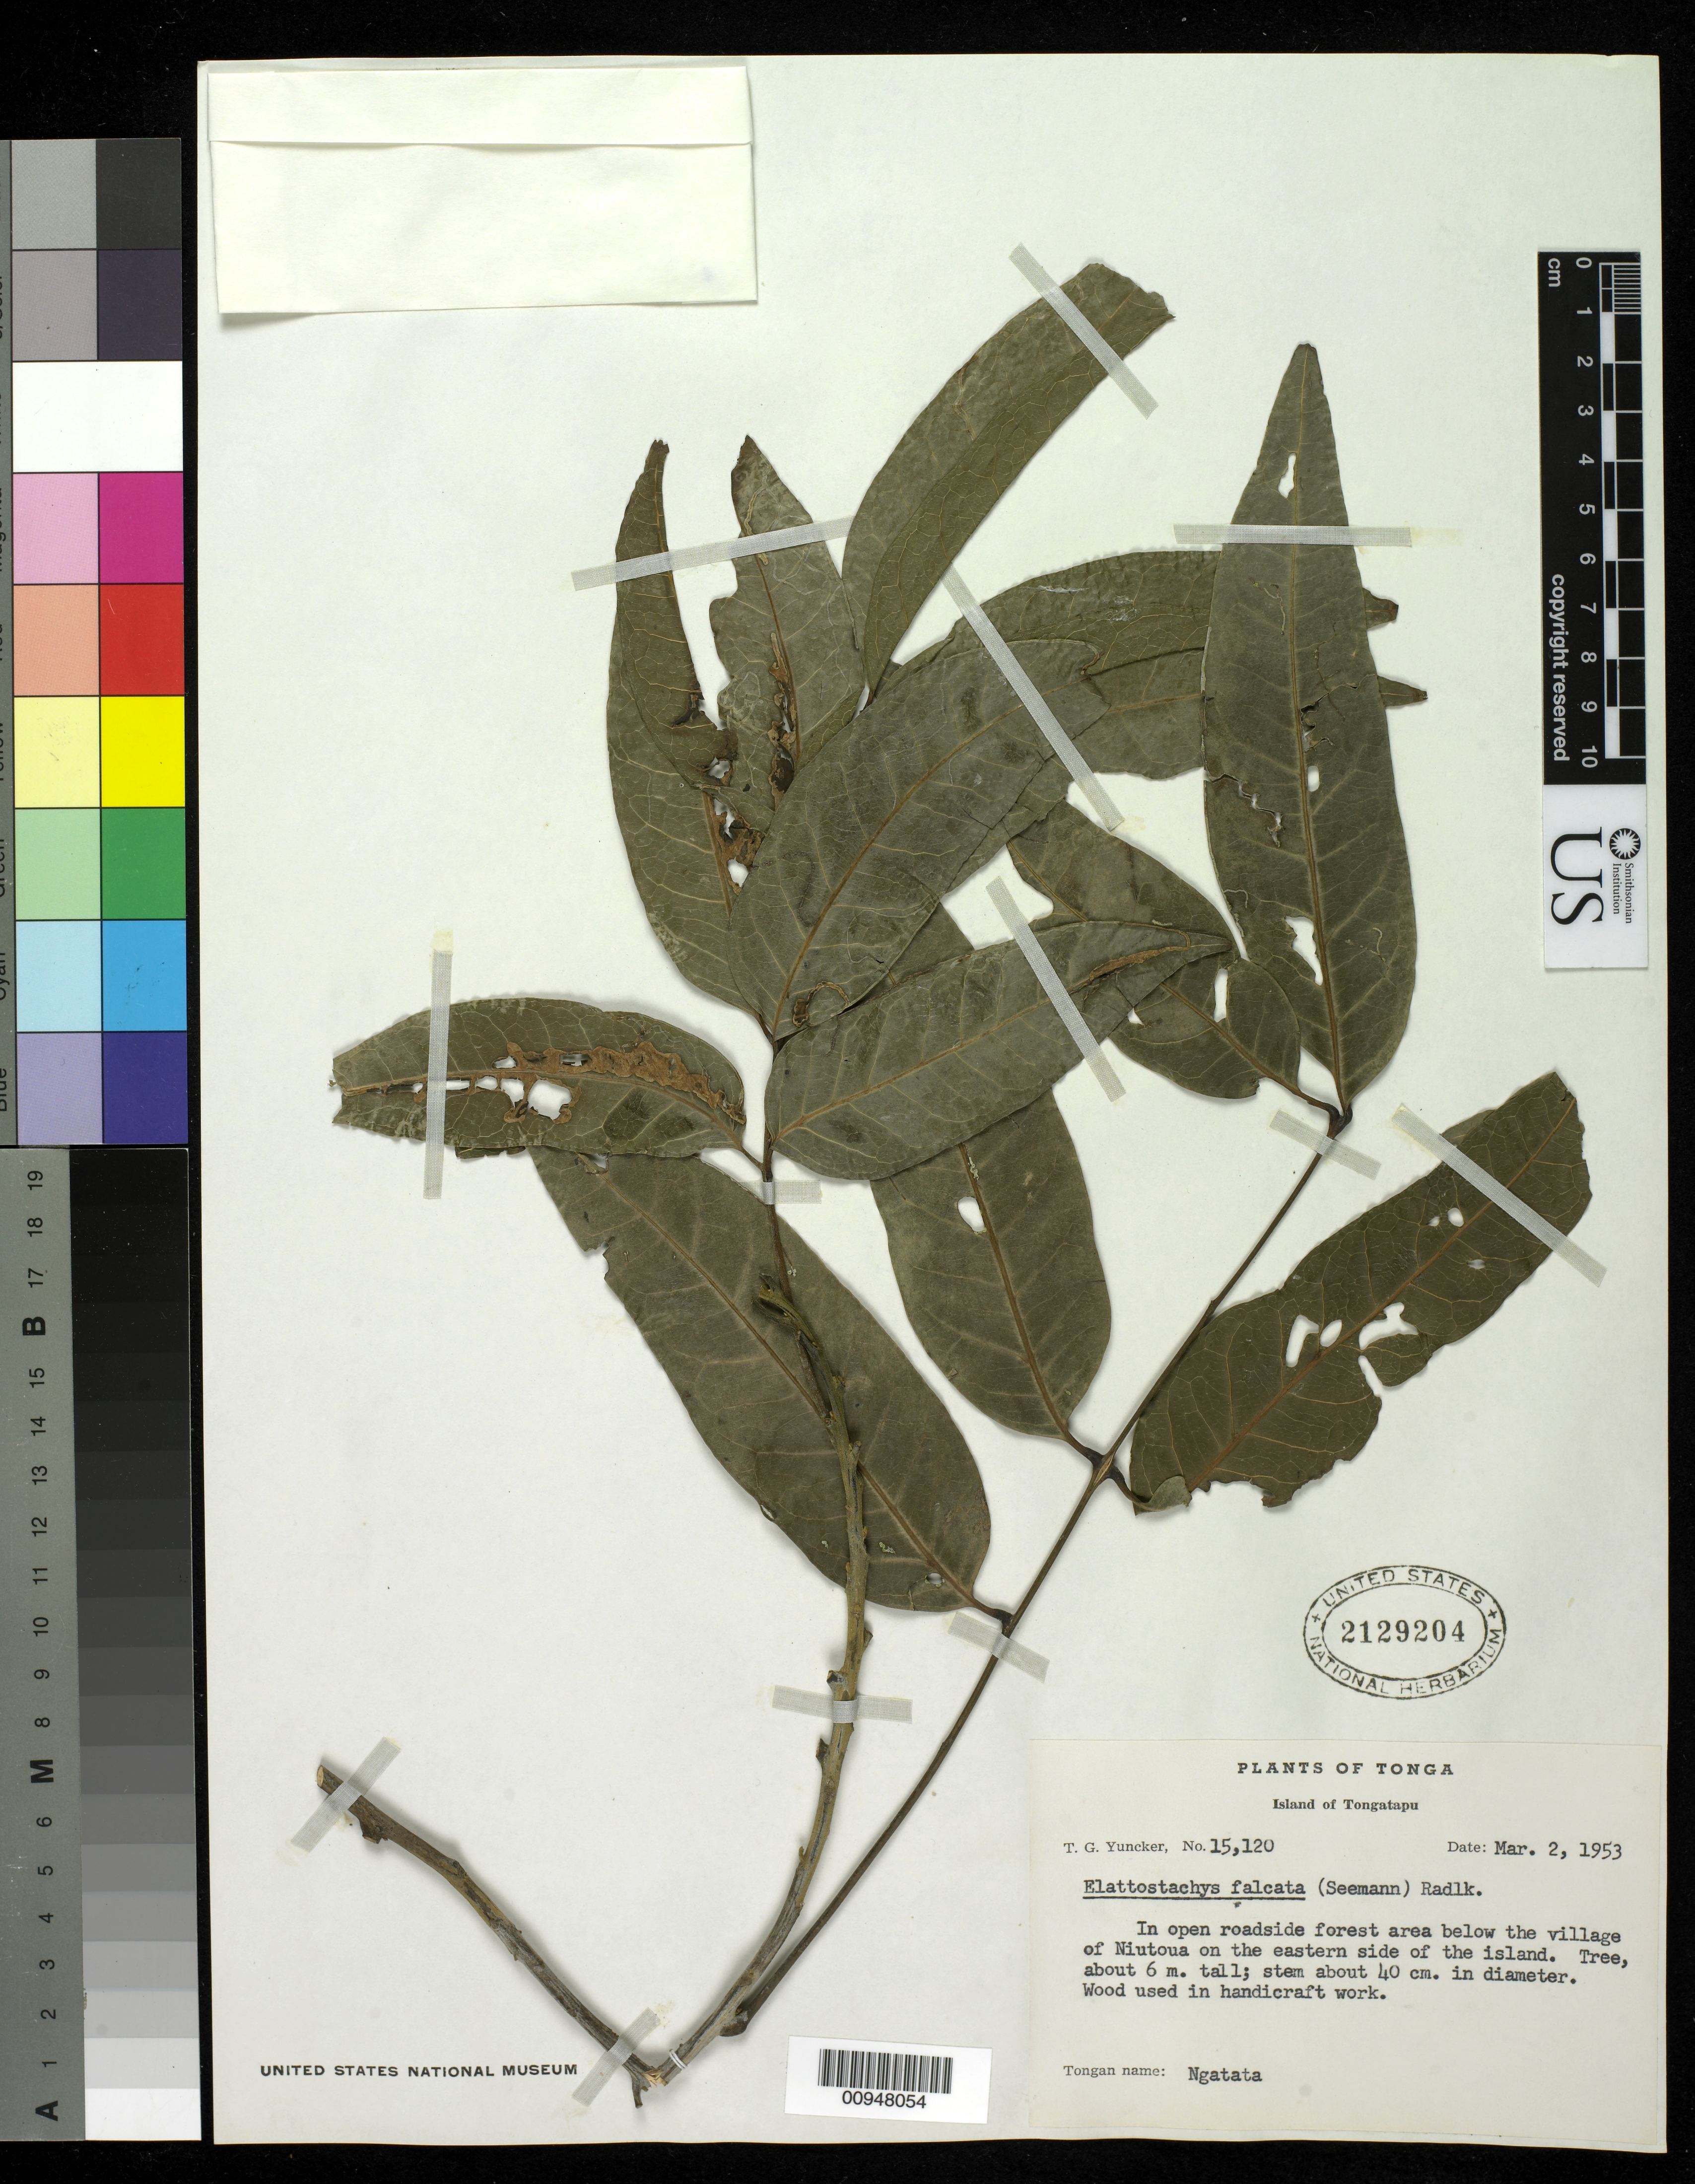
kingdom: Plantae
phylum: Tracheophyta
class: Magnoliopsida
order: Sapindales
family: Sapindaceae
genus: Elattostachys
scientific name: Elattostachys falcata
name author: (A. Gray) Radlk.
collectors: T. G. Yuncker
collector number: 15120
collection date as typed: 02 Mar 1953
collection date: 1953-03-02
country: Tonga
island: Tongatapu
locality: In roadside forest area below the village of Niutoua on the eastern side of the island.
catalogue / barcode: US 2129204